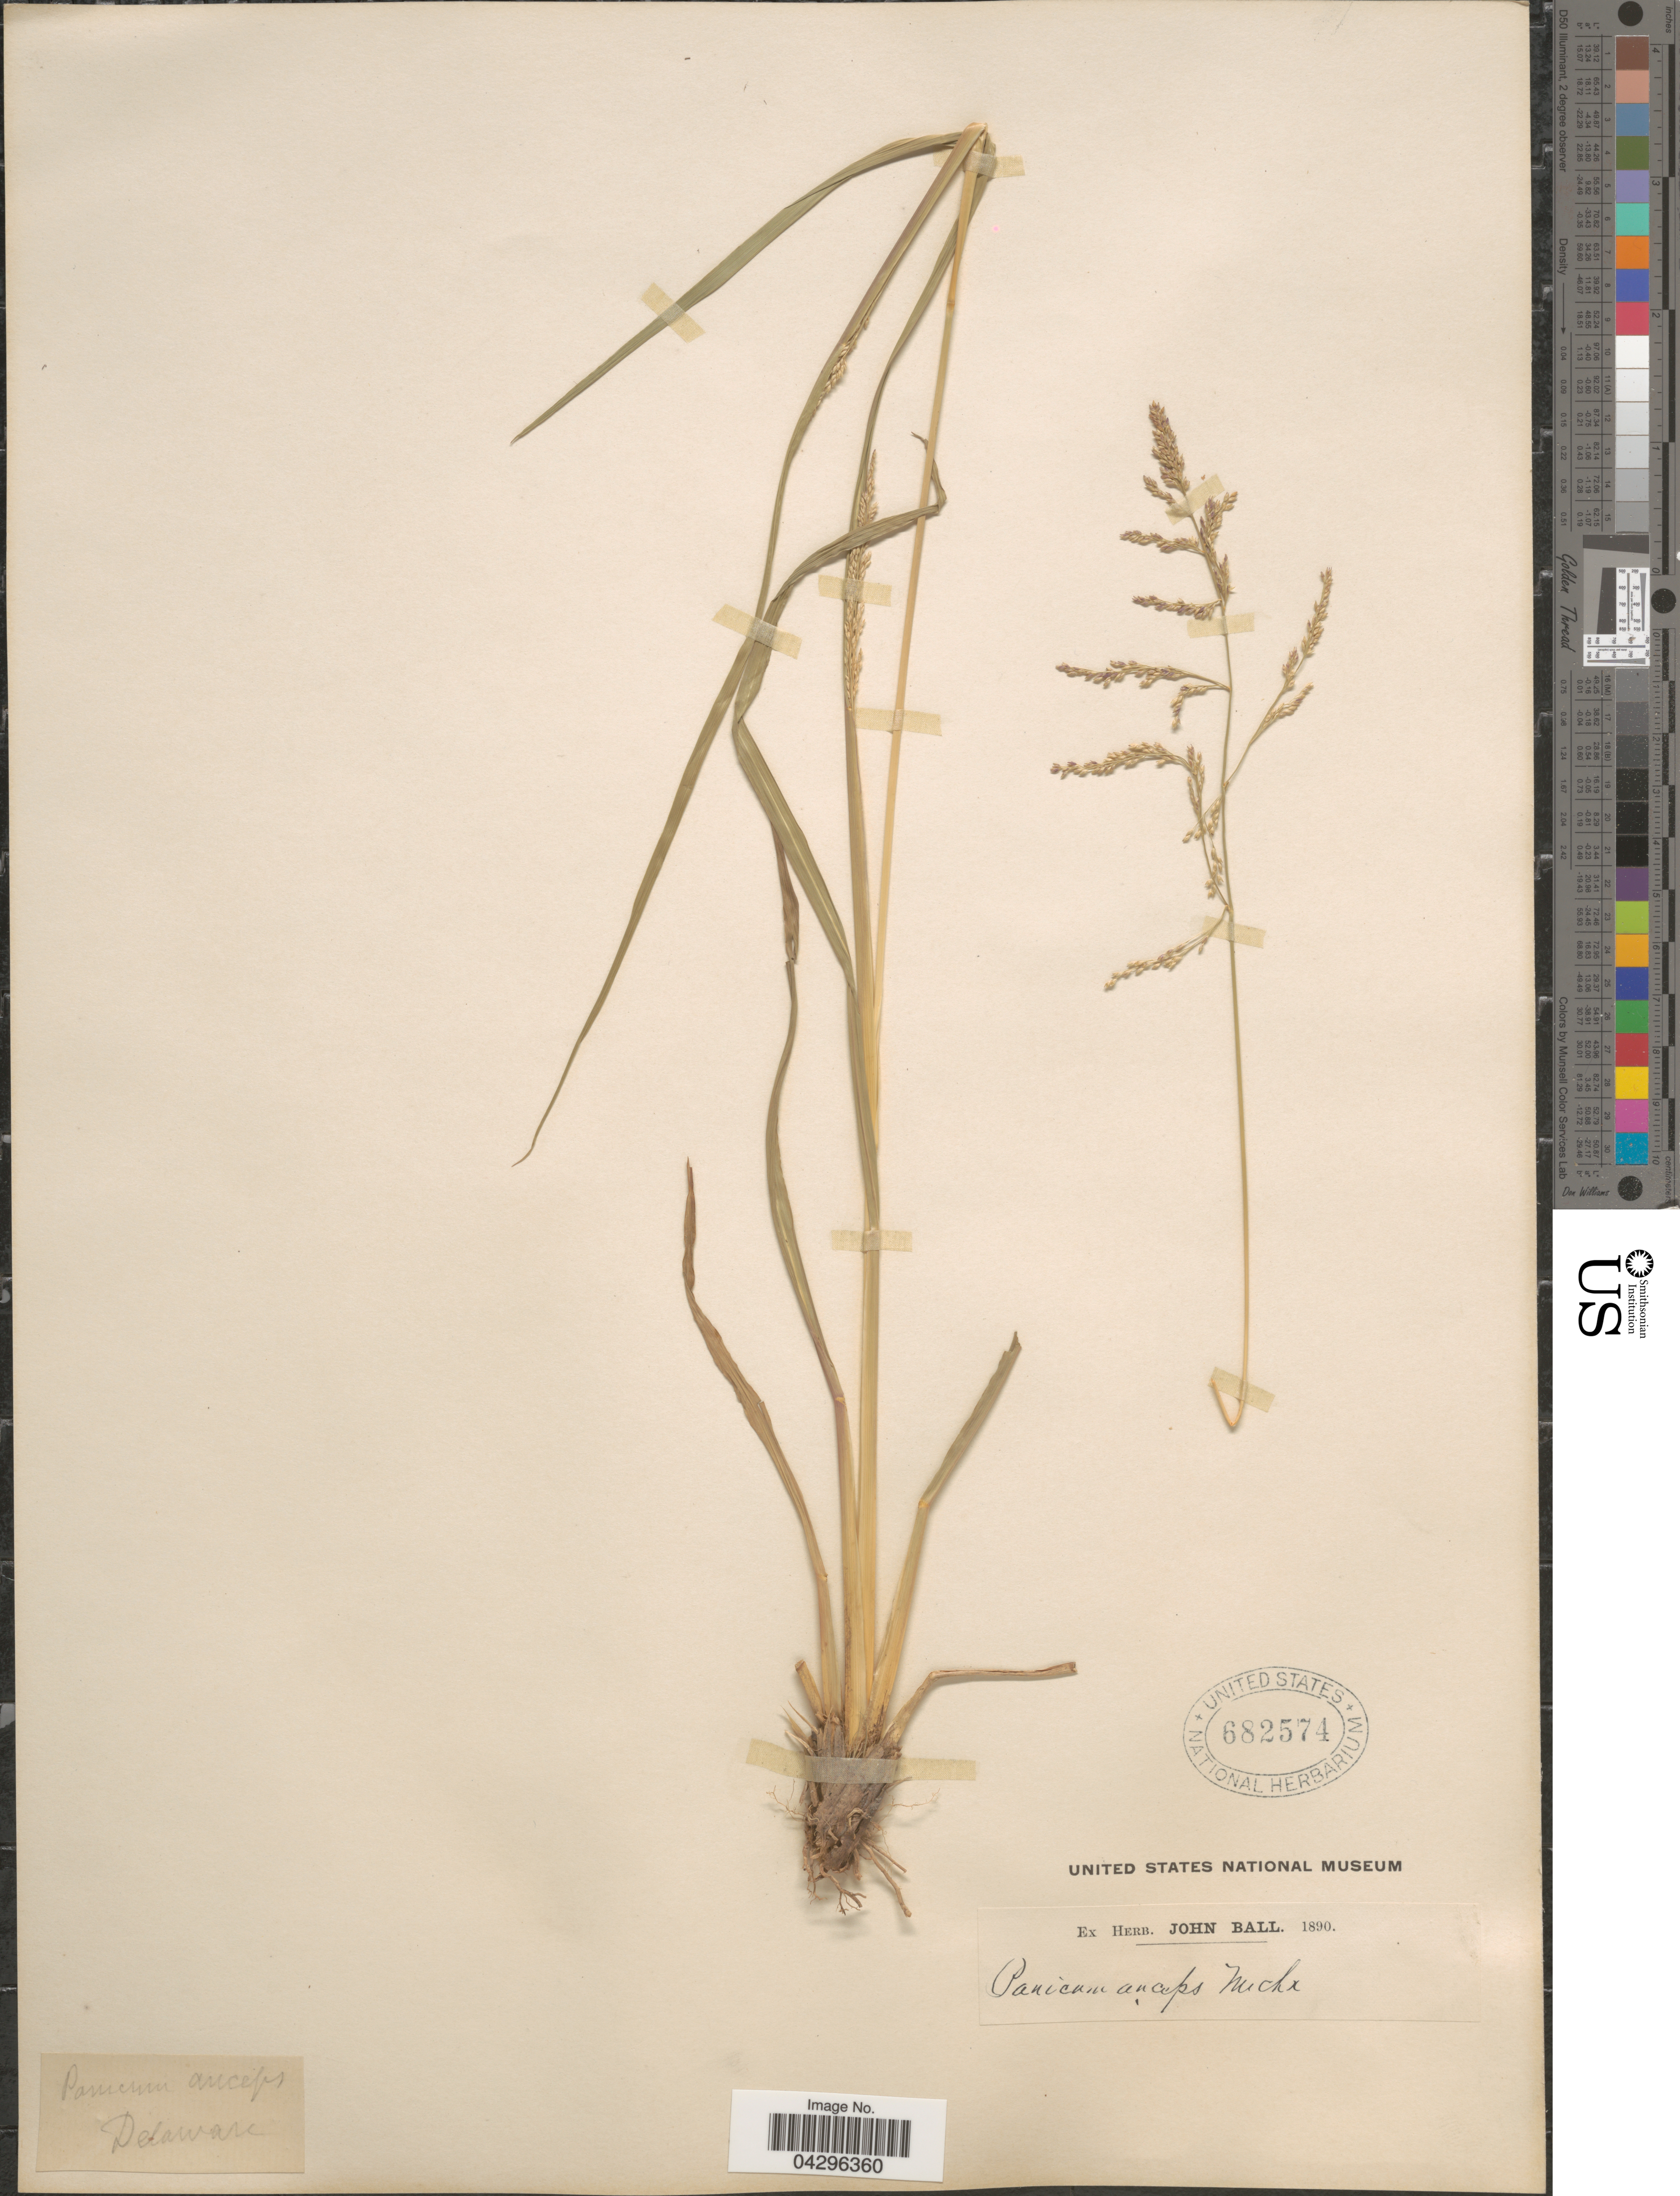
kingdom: Plantae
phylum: Tracheophyta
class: Liliopsida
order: Poales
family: Poaceae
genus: Panicum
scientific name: Panicum rigidulum var. rigidulum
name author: Bosc ex Nees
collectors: ex herb. John Ball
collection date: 1890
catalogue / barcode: US 682574